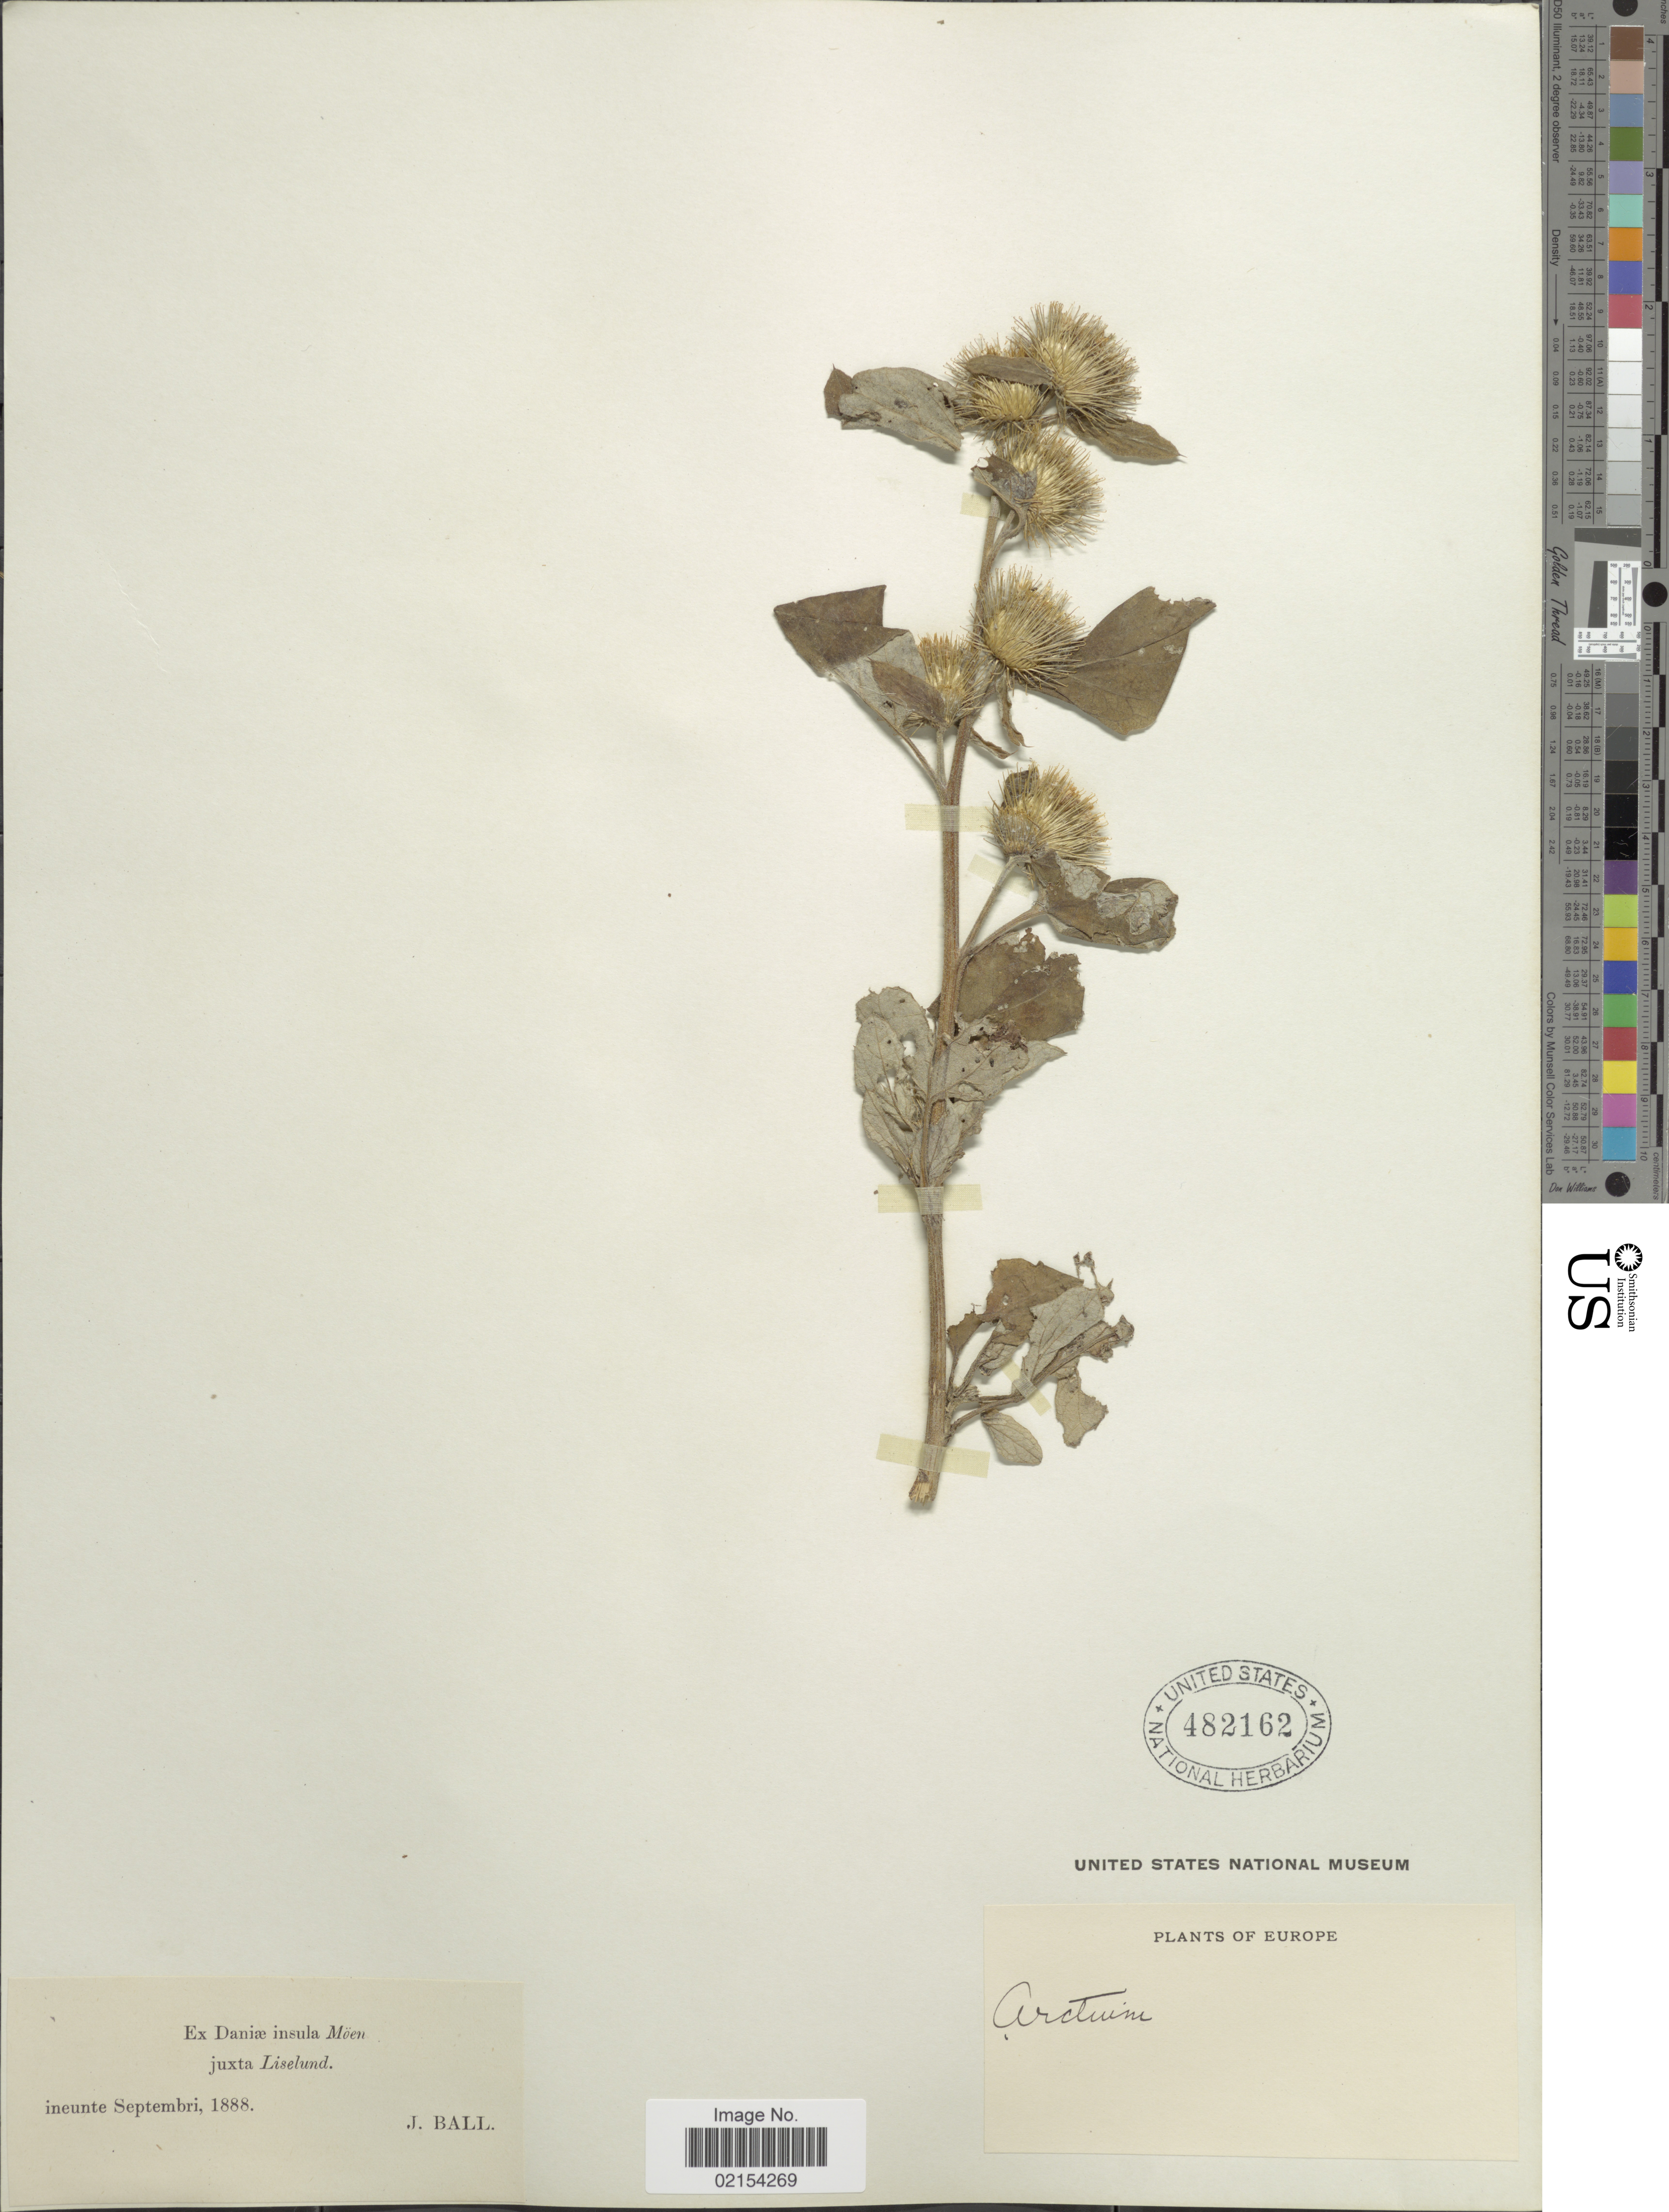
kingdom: Plantae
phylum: Tracheophyta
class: Magnoliopsida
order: Asterales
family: Asteraceae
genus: Arctium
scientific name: Arctium minus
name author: (Hill) Bernh.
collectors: J. Ball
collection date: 1888-09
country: Denmark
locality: Daniae insula Moen juxta Liselund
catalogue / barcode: US 482162